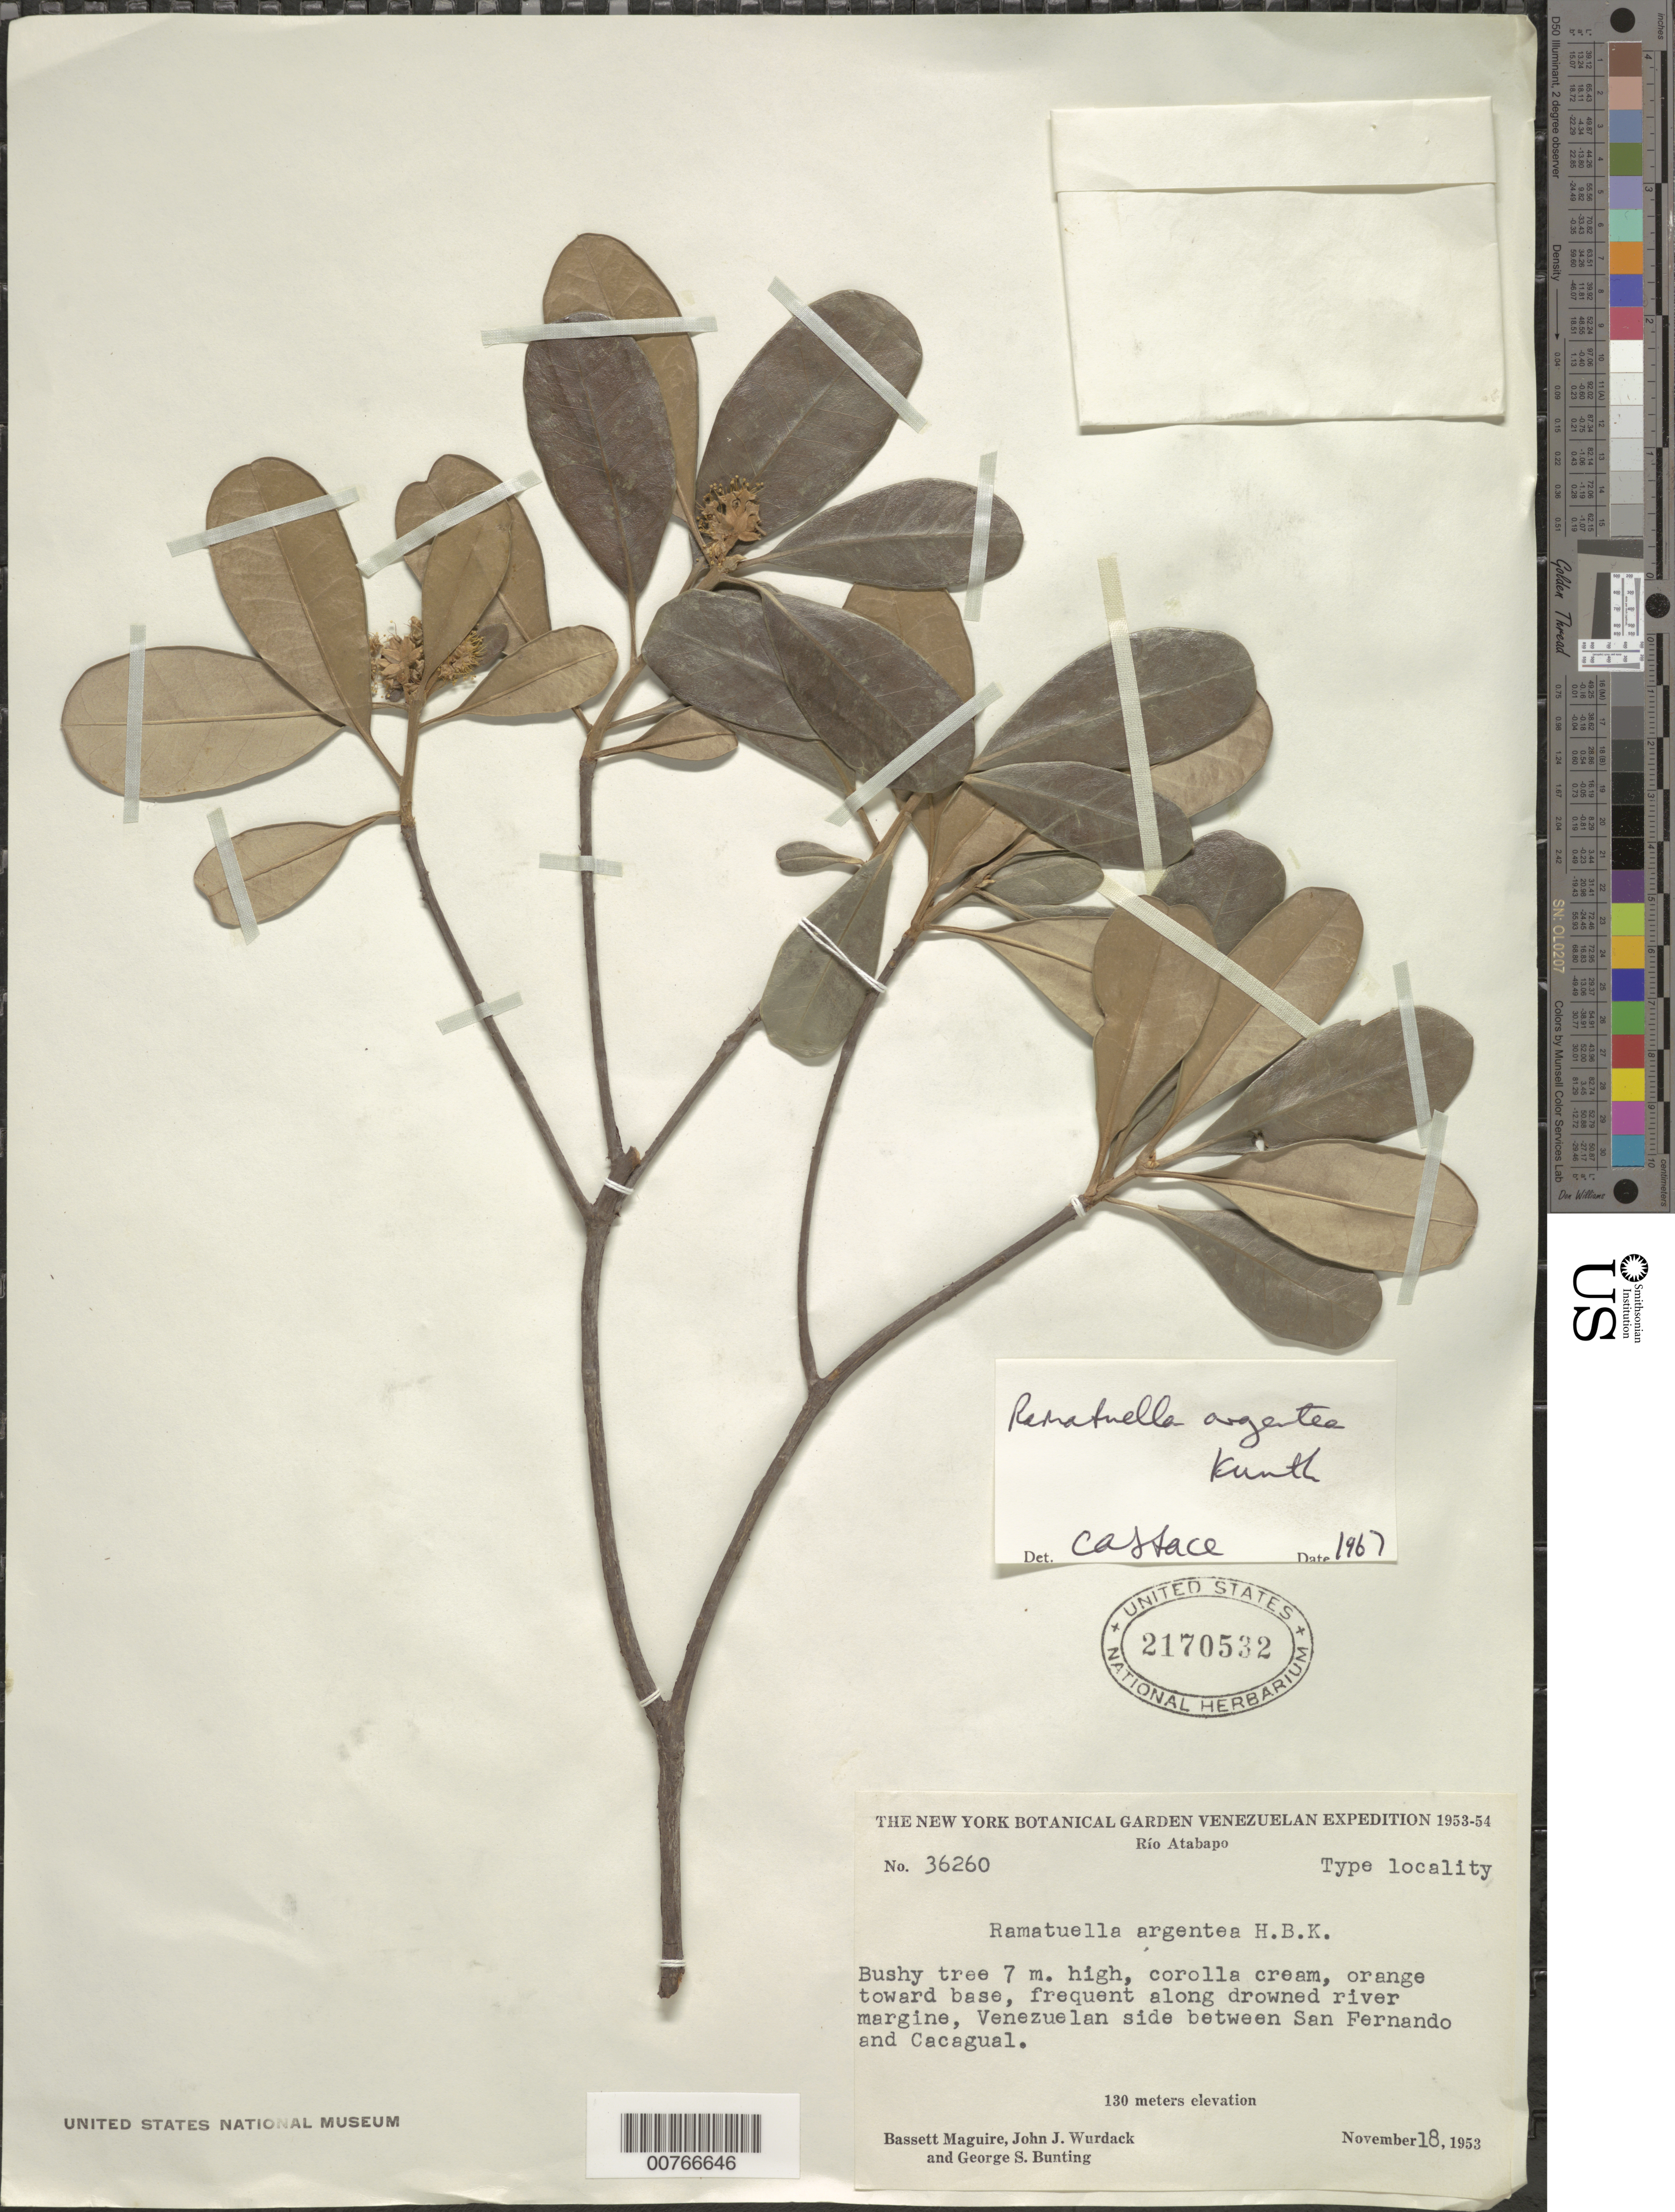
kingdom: Plantae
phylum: Tracheophyta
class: Magnoliopsida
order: Myrtales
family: Combretaceae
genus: Terminalia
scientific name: Terminalia ramatuella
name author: Alwan & Stace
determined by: Stace, C. A.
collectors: B. Maguire, J. J. Wurdack & G. S. Bunting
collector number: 36260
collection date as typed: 18-Nov-53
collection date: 1953-11-18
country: Venezuela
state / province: Amazonas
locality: Río Atabapo, between San Fernando de Atabapo and Cacagual, Venezuelan side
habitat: Drowned river margin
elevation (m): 130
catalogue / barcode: US 2170532